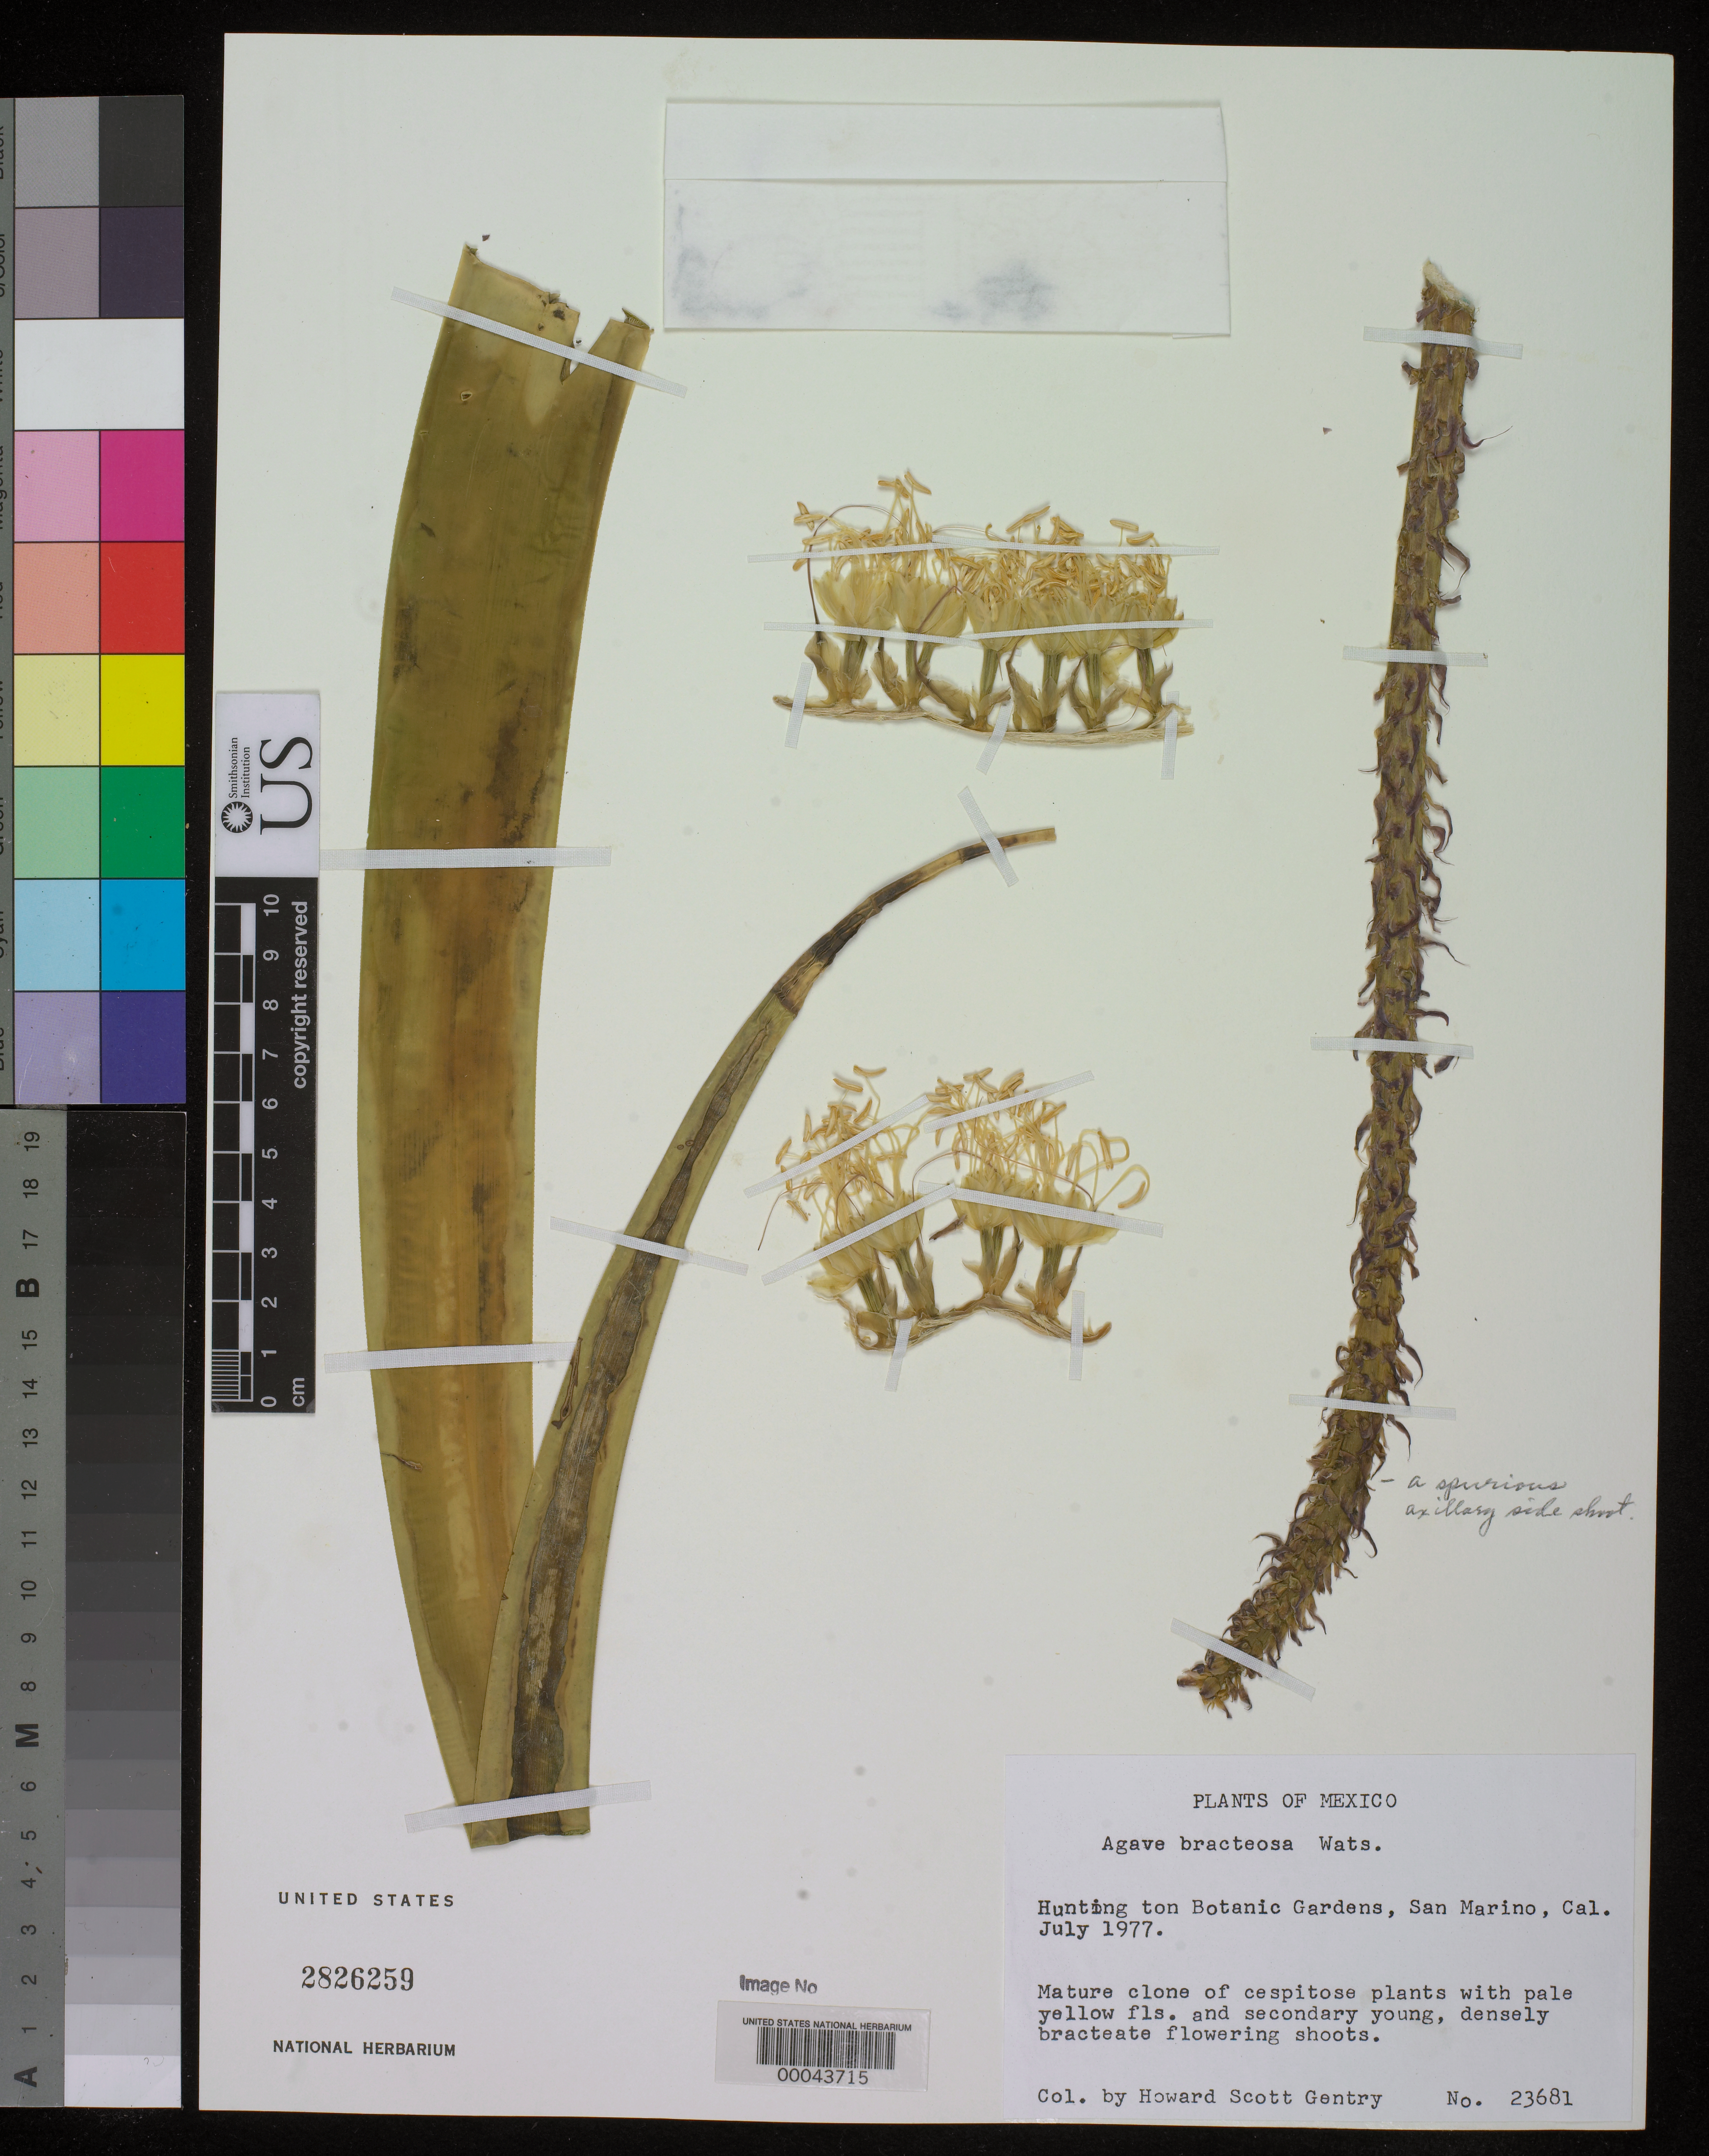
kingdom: Plantae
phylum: Tracheophyta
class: Liliopsida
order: Asparagales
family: Asparagaceae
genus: Agave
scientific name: Agave bracteosa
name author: S. Watson ex Engelm.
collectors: H. S. Gentry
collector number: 23681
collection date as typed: Jul 1977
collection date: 1977-07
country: Mexico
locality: E of Monserrat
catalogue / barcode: US 2826259